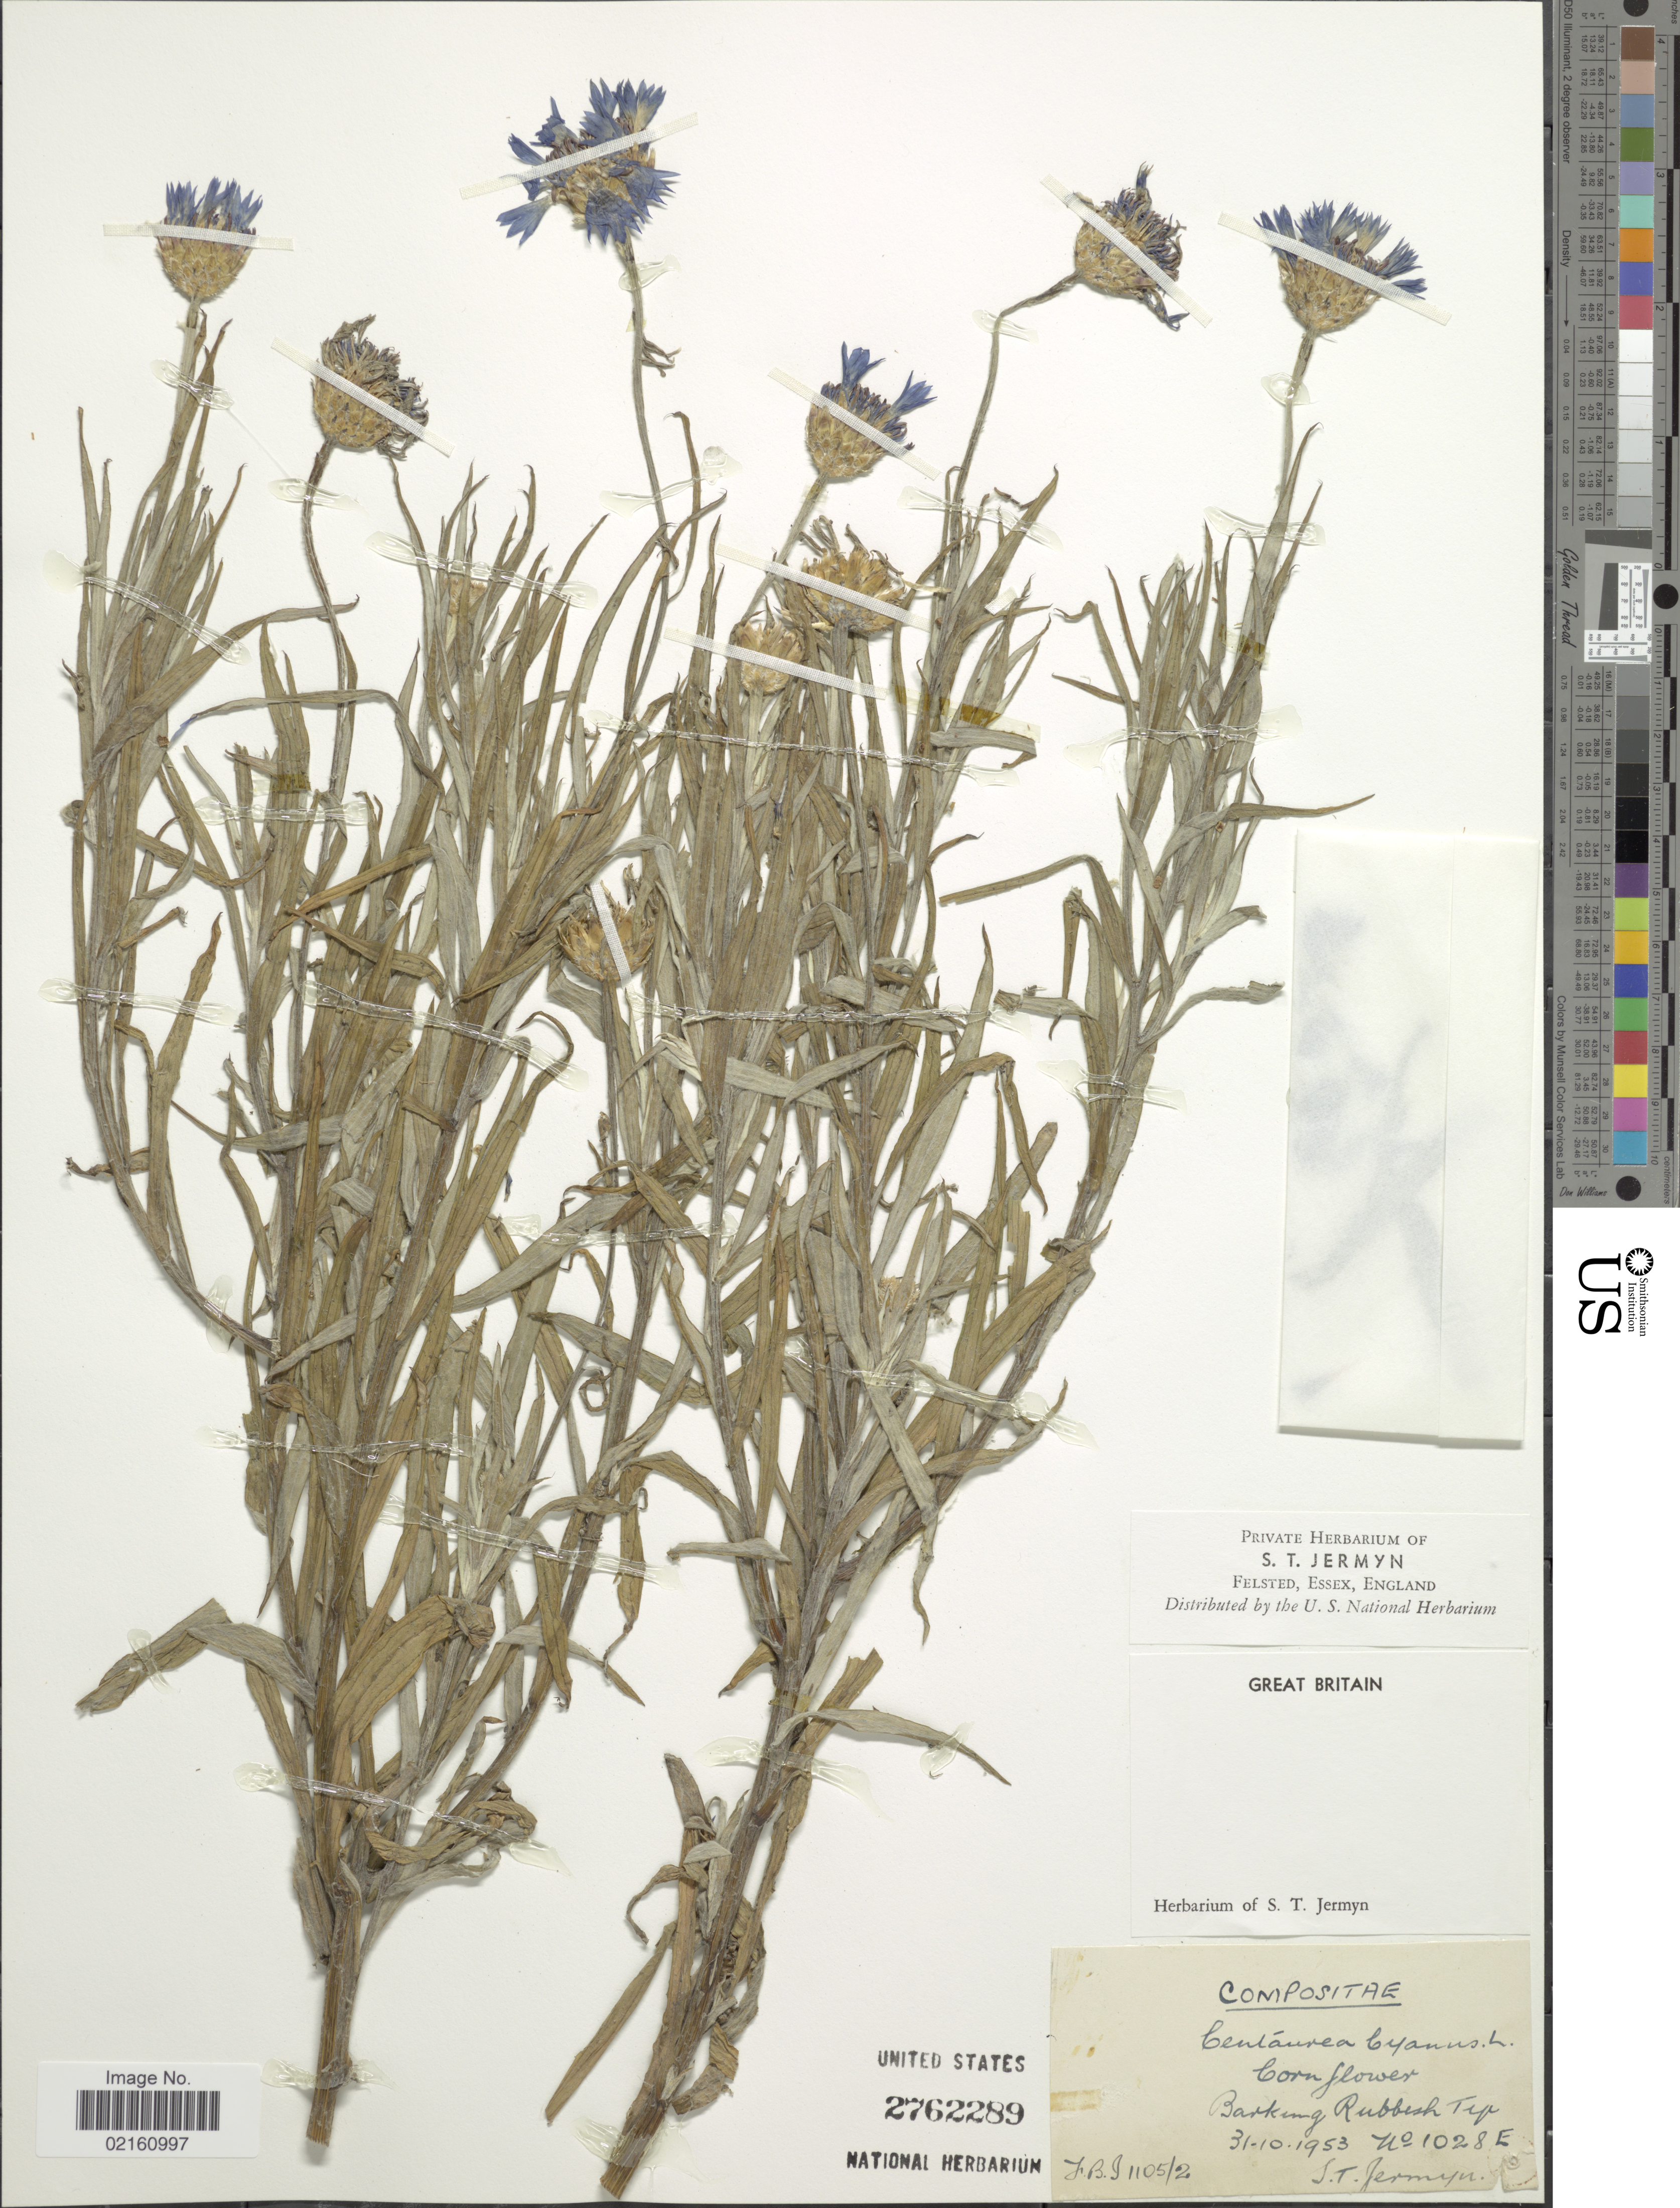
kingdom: Plantae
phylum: Tracheophyta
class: Magnoliopsida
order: Asterales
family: Asteraceae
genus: Centaurea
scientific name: Centaurea cyanus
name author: L.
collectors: S. Jermyn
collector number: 1028E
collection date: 1953-10-31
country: United Kingdom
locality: Great Britain, Barking Rubbish Tip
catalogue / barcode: US 2762289